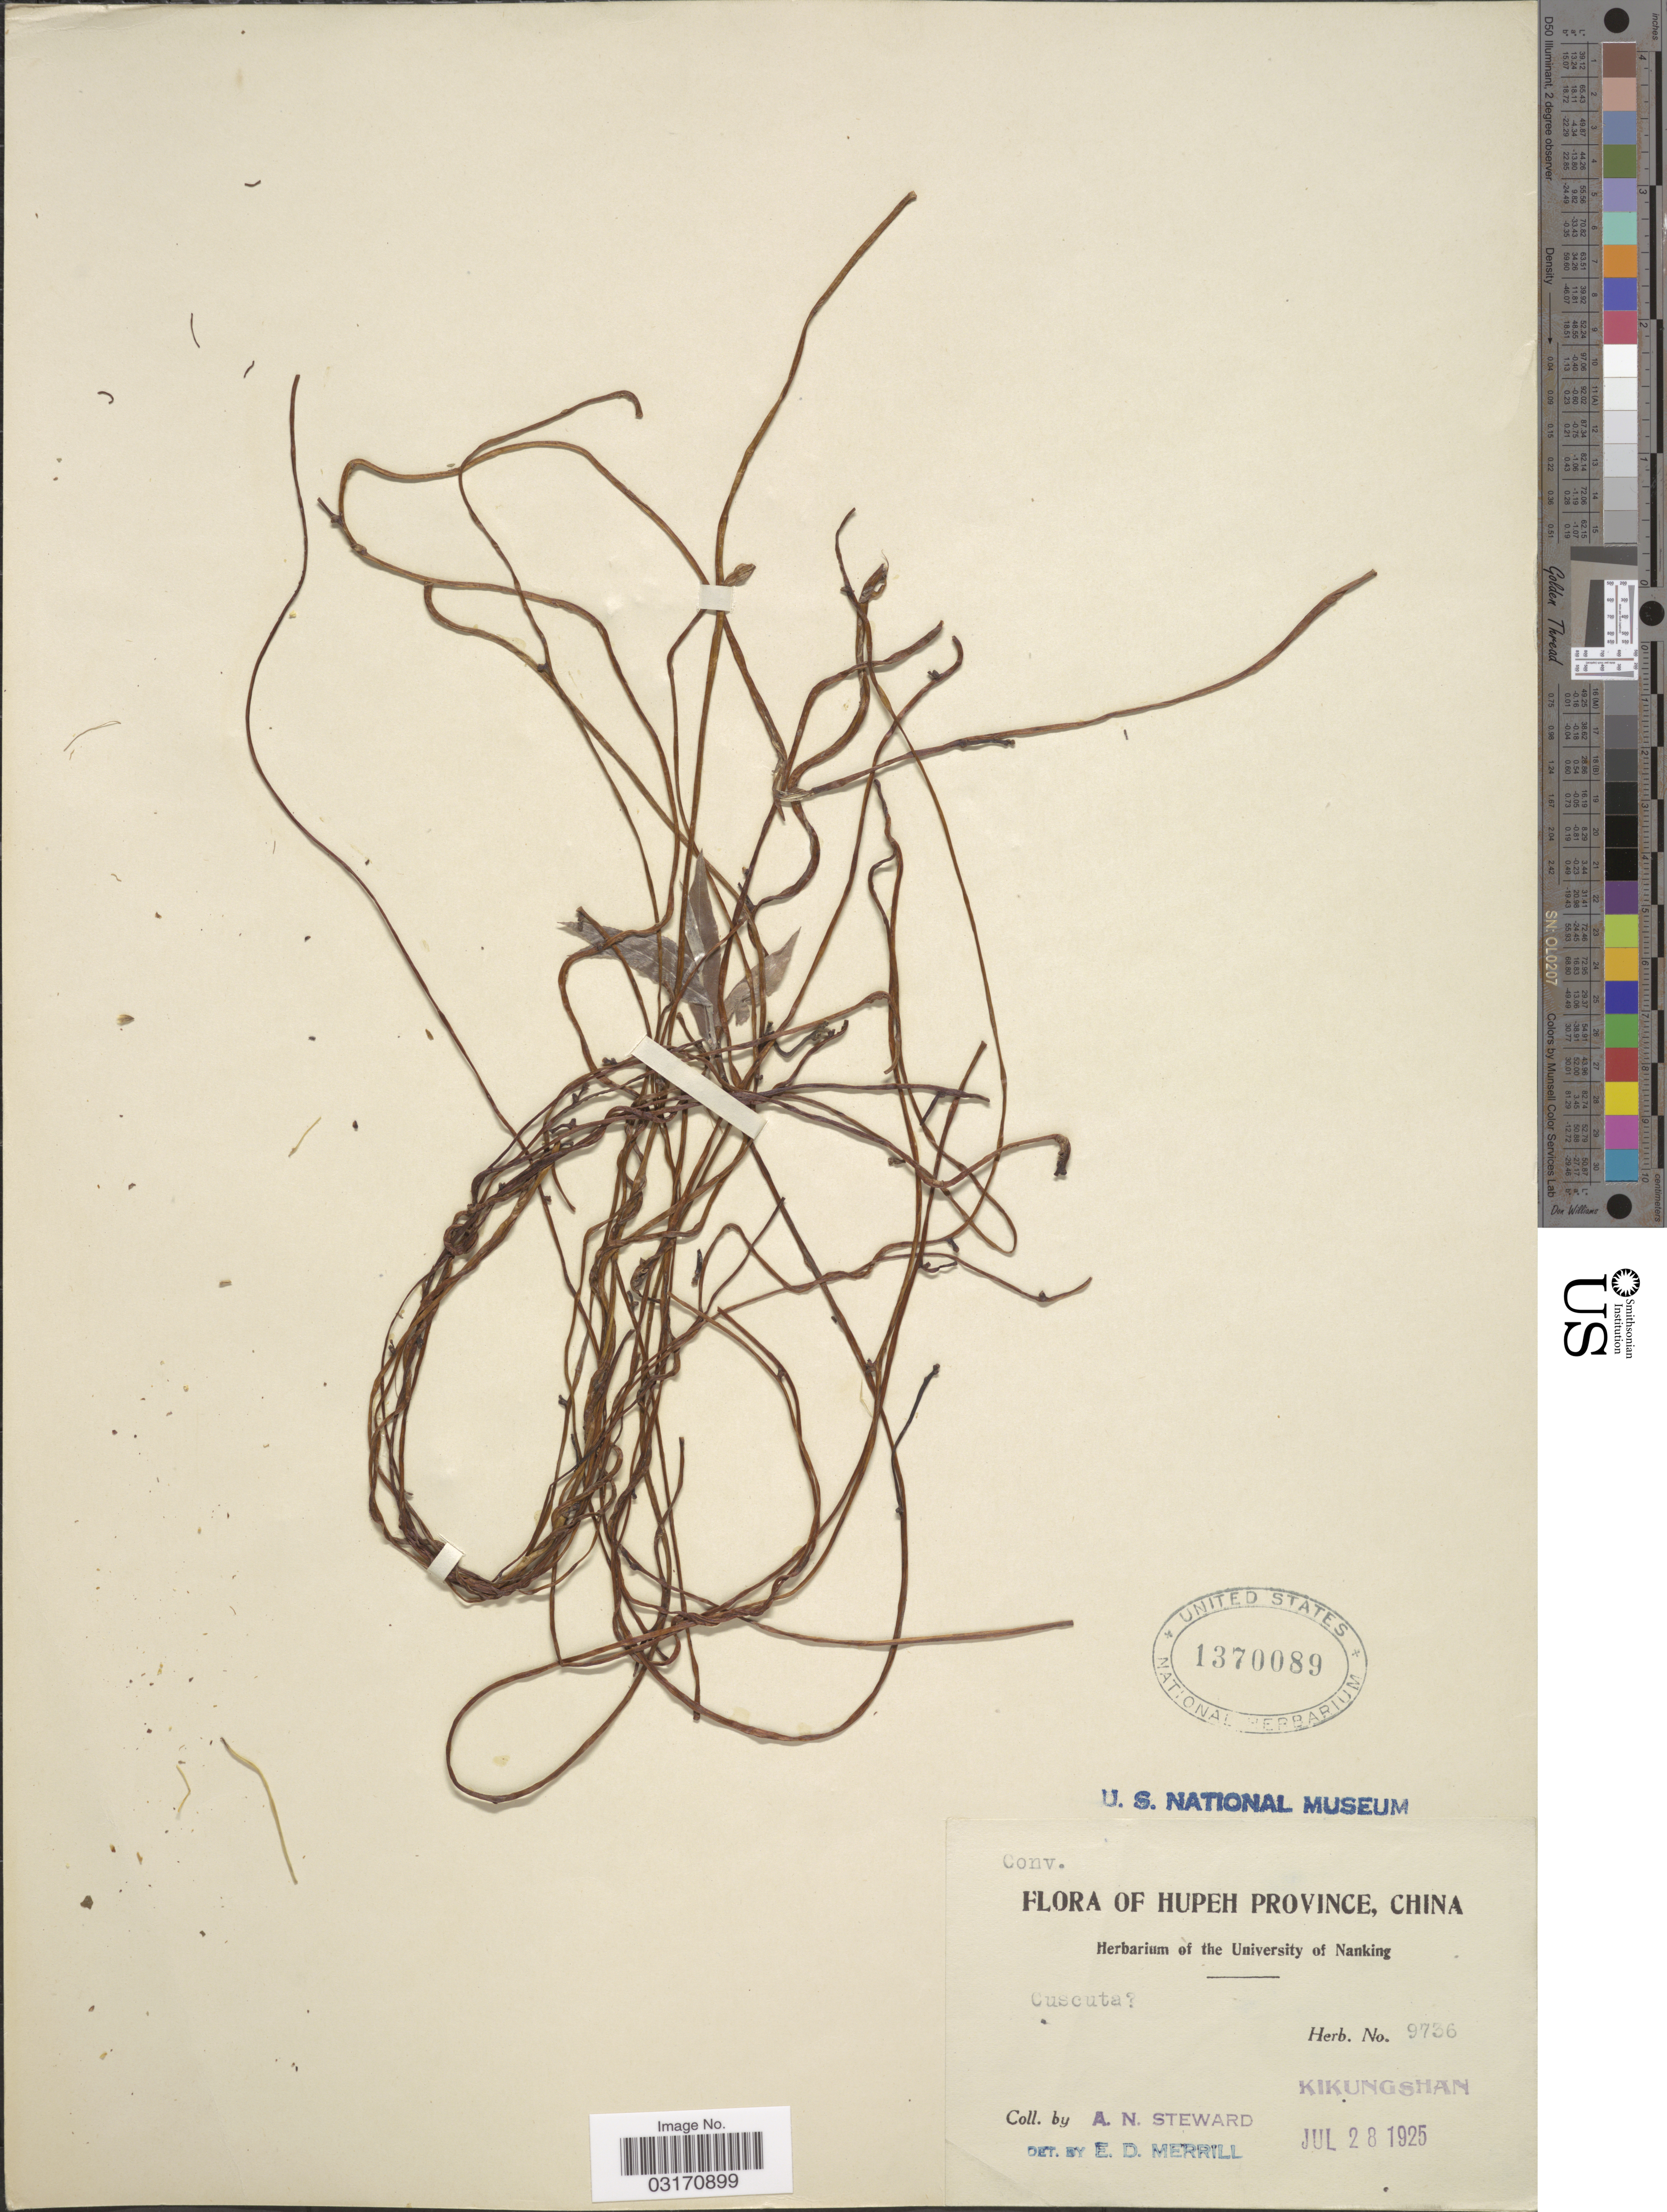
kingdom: Plantae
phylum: Tracheophyta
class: Magnoliopsida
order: Solanales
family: Convolvulaceae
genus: Cuscuta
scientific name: Cuscuta sp.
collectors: A. N. Steward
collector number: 9736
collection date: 1928-07-28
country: China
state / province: Hubei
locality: Hupeh Province. Kikungshan.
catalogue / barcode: US 1370089